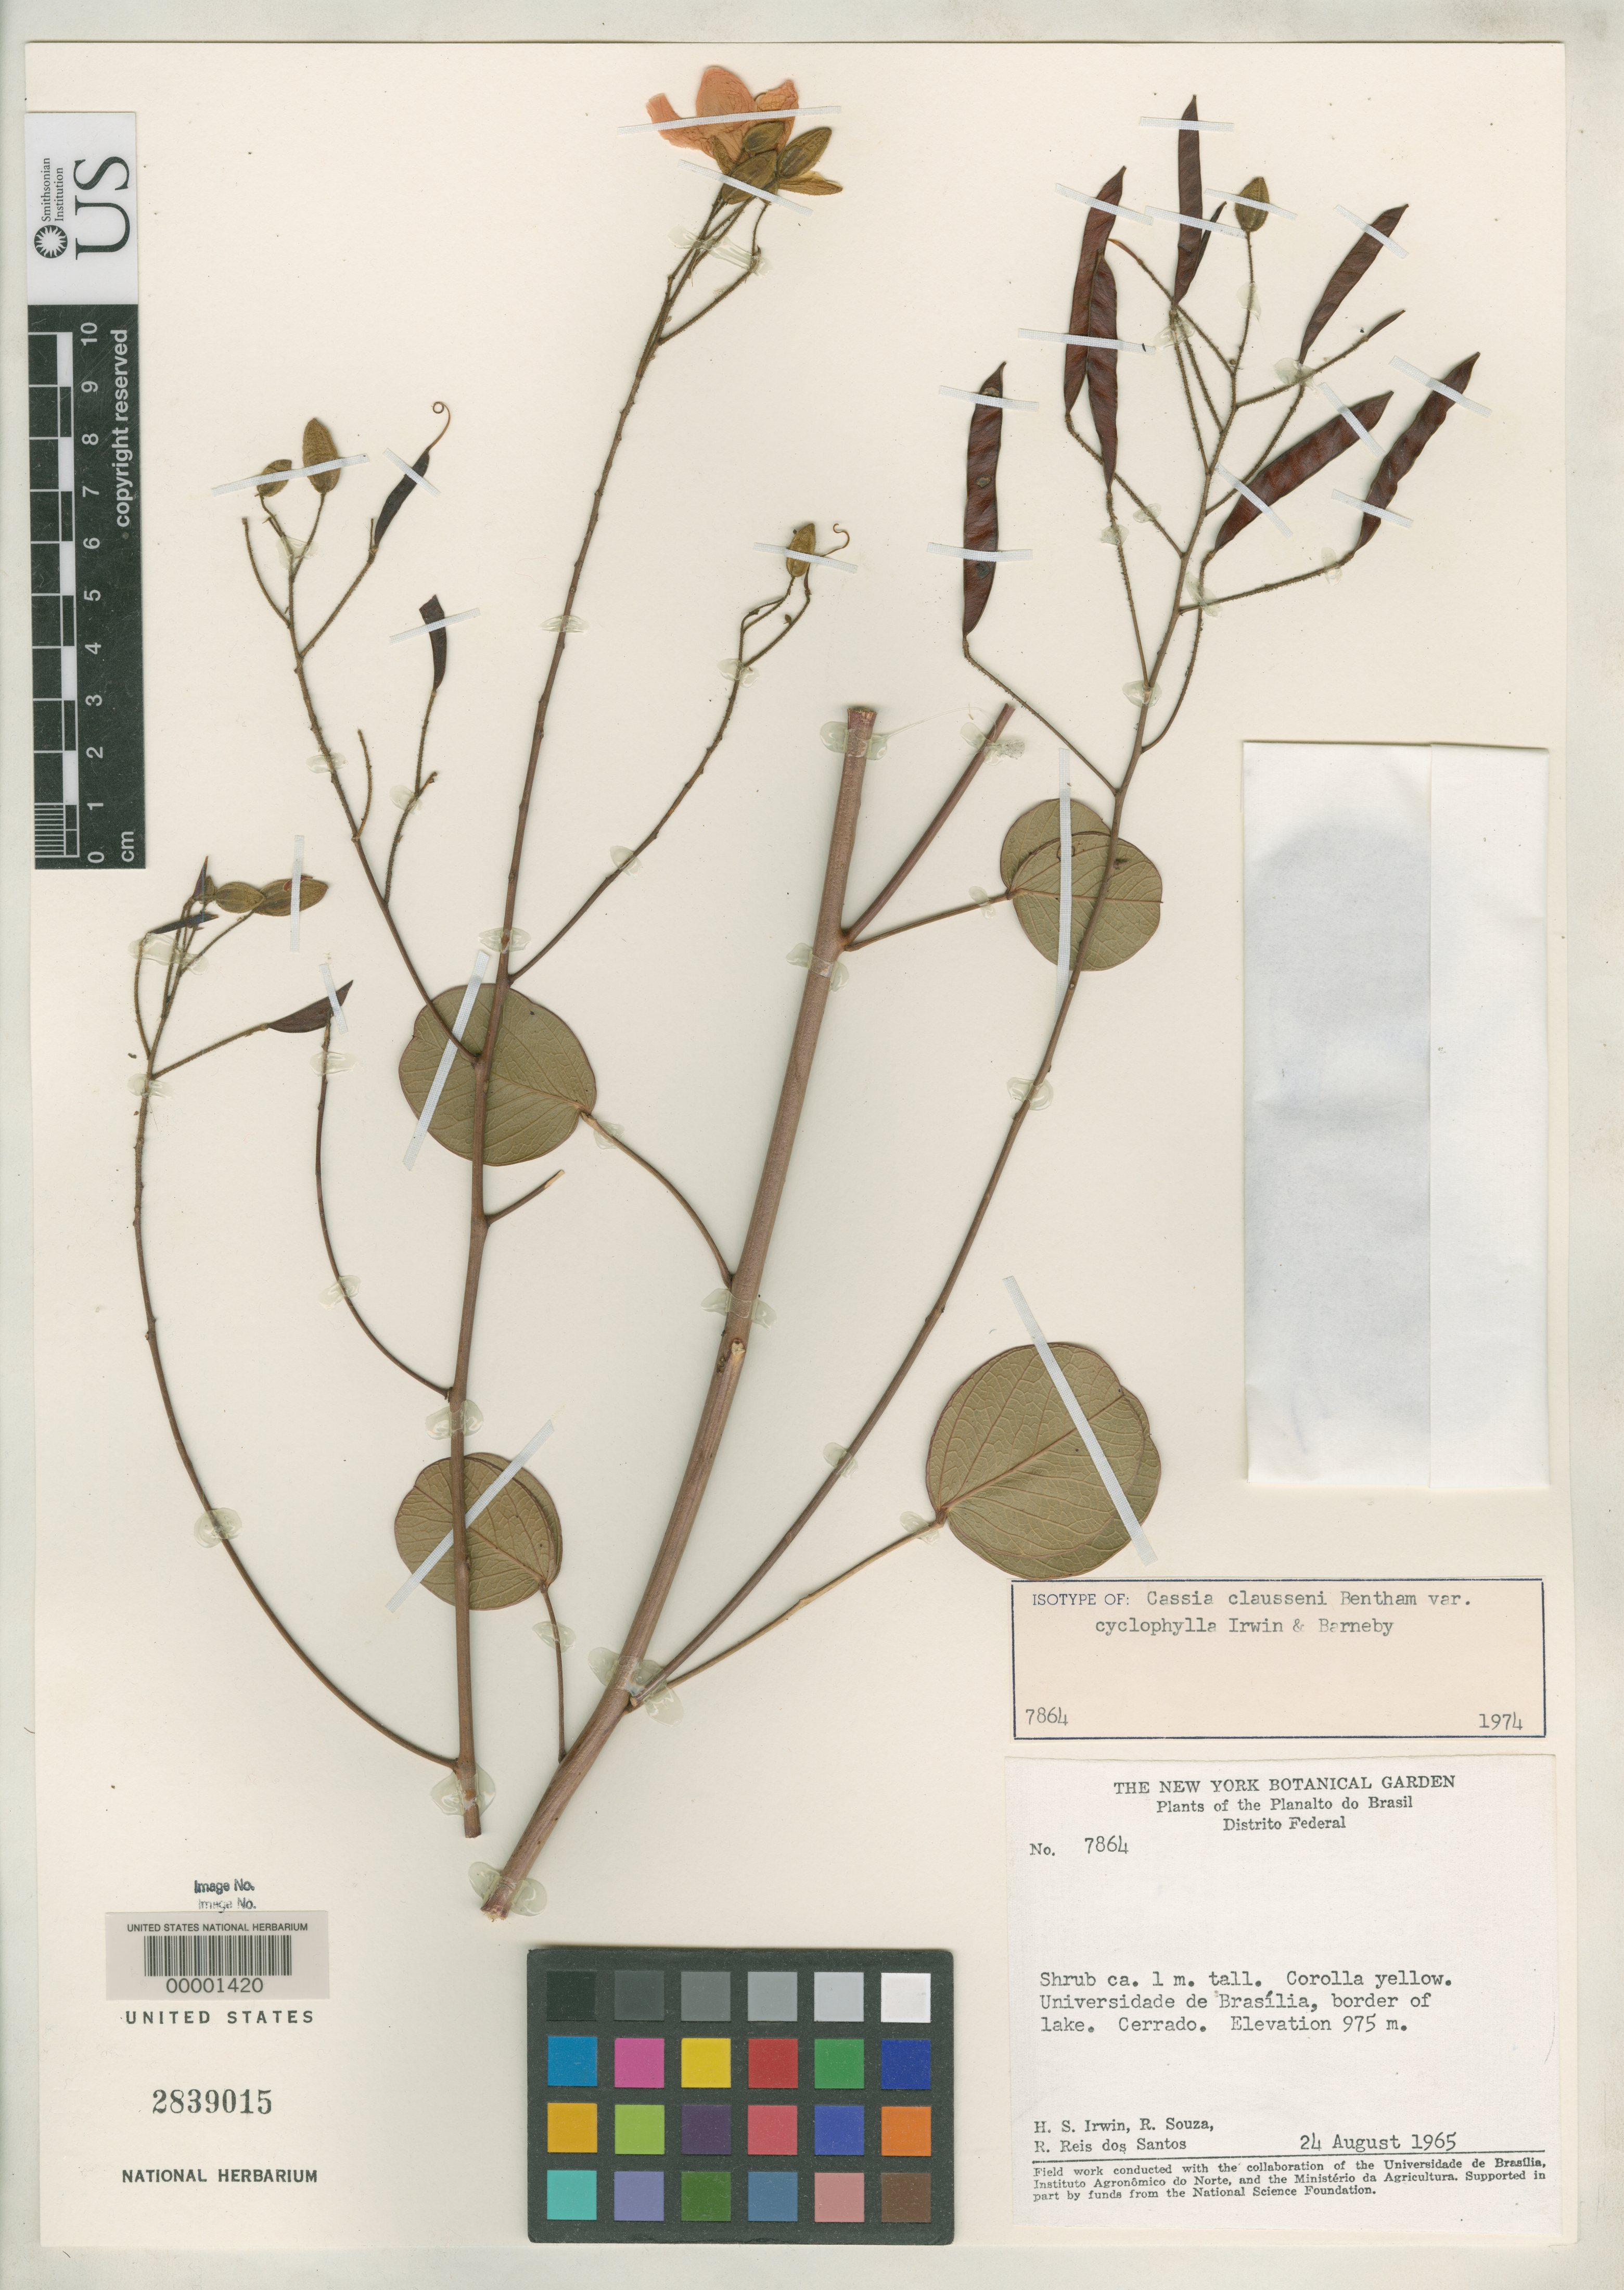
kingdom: Plantae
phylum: Tracheophyta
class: Magnoliopsida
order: Fabales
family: Fabaceae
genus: Cassia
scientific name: Cassia claussenii var. cyclophylla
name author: H.S. Irwin & Barneby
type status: Isotype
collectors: H. Irwin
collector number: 7864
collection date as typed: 24 Aug 1965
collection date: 1965-08-24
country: Brazil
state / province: Distrito Federal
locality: Shore of lake at Universidade de Brasilia.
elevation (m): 975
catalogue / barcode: US 2839015